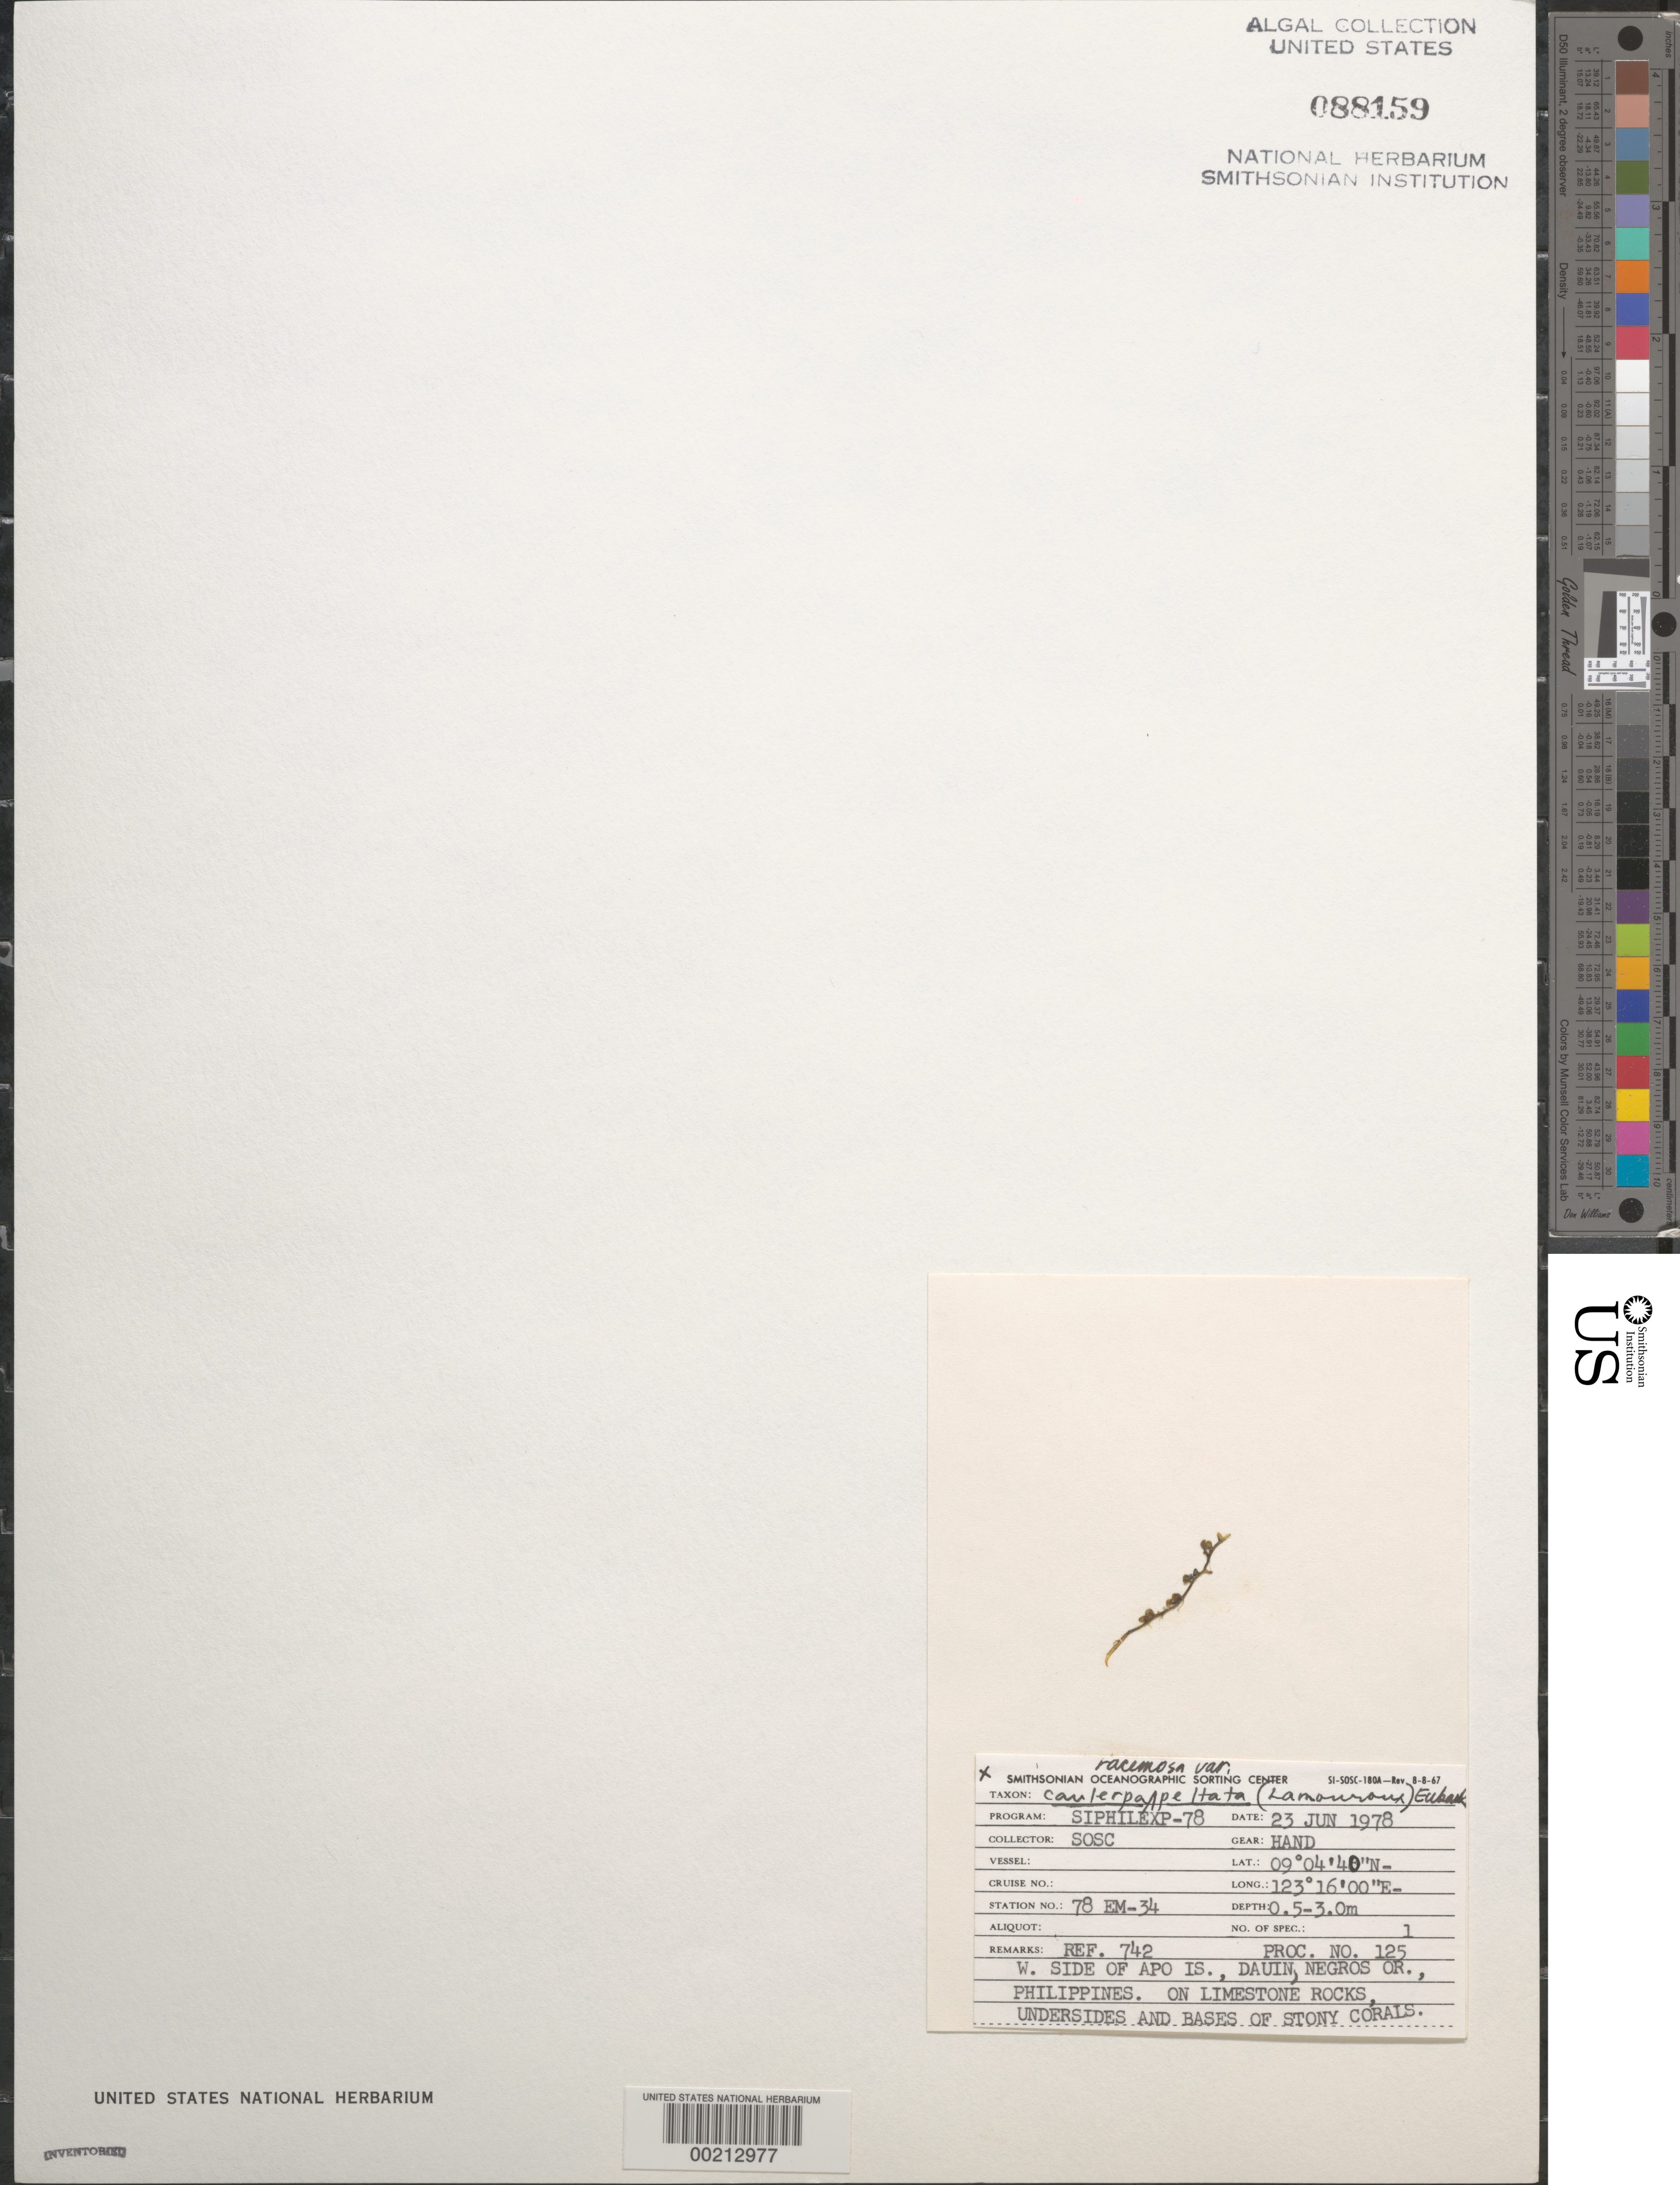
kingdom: Plantae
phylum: Chlorophyta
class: Ulvophyceae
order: Bryopsidales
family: Caulerpaceae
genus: Caulerpa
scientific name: Caulerpa racemosa var. peltata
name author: (J.V.Lamouroux) Eubank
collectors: SOSC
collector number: Station 78 Em-34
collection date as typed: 23 Jun 1978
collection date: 1978-06-23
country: Philippines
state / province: Central Visayas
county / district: Negros Oriental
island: Apo Island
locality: Apo Island, Dauin, Negros Oriental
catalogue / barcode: US 88159